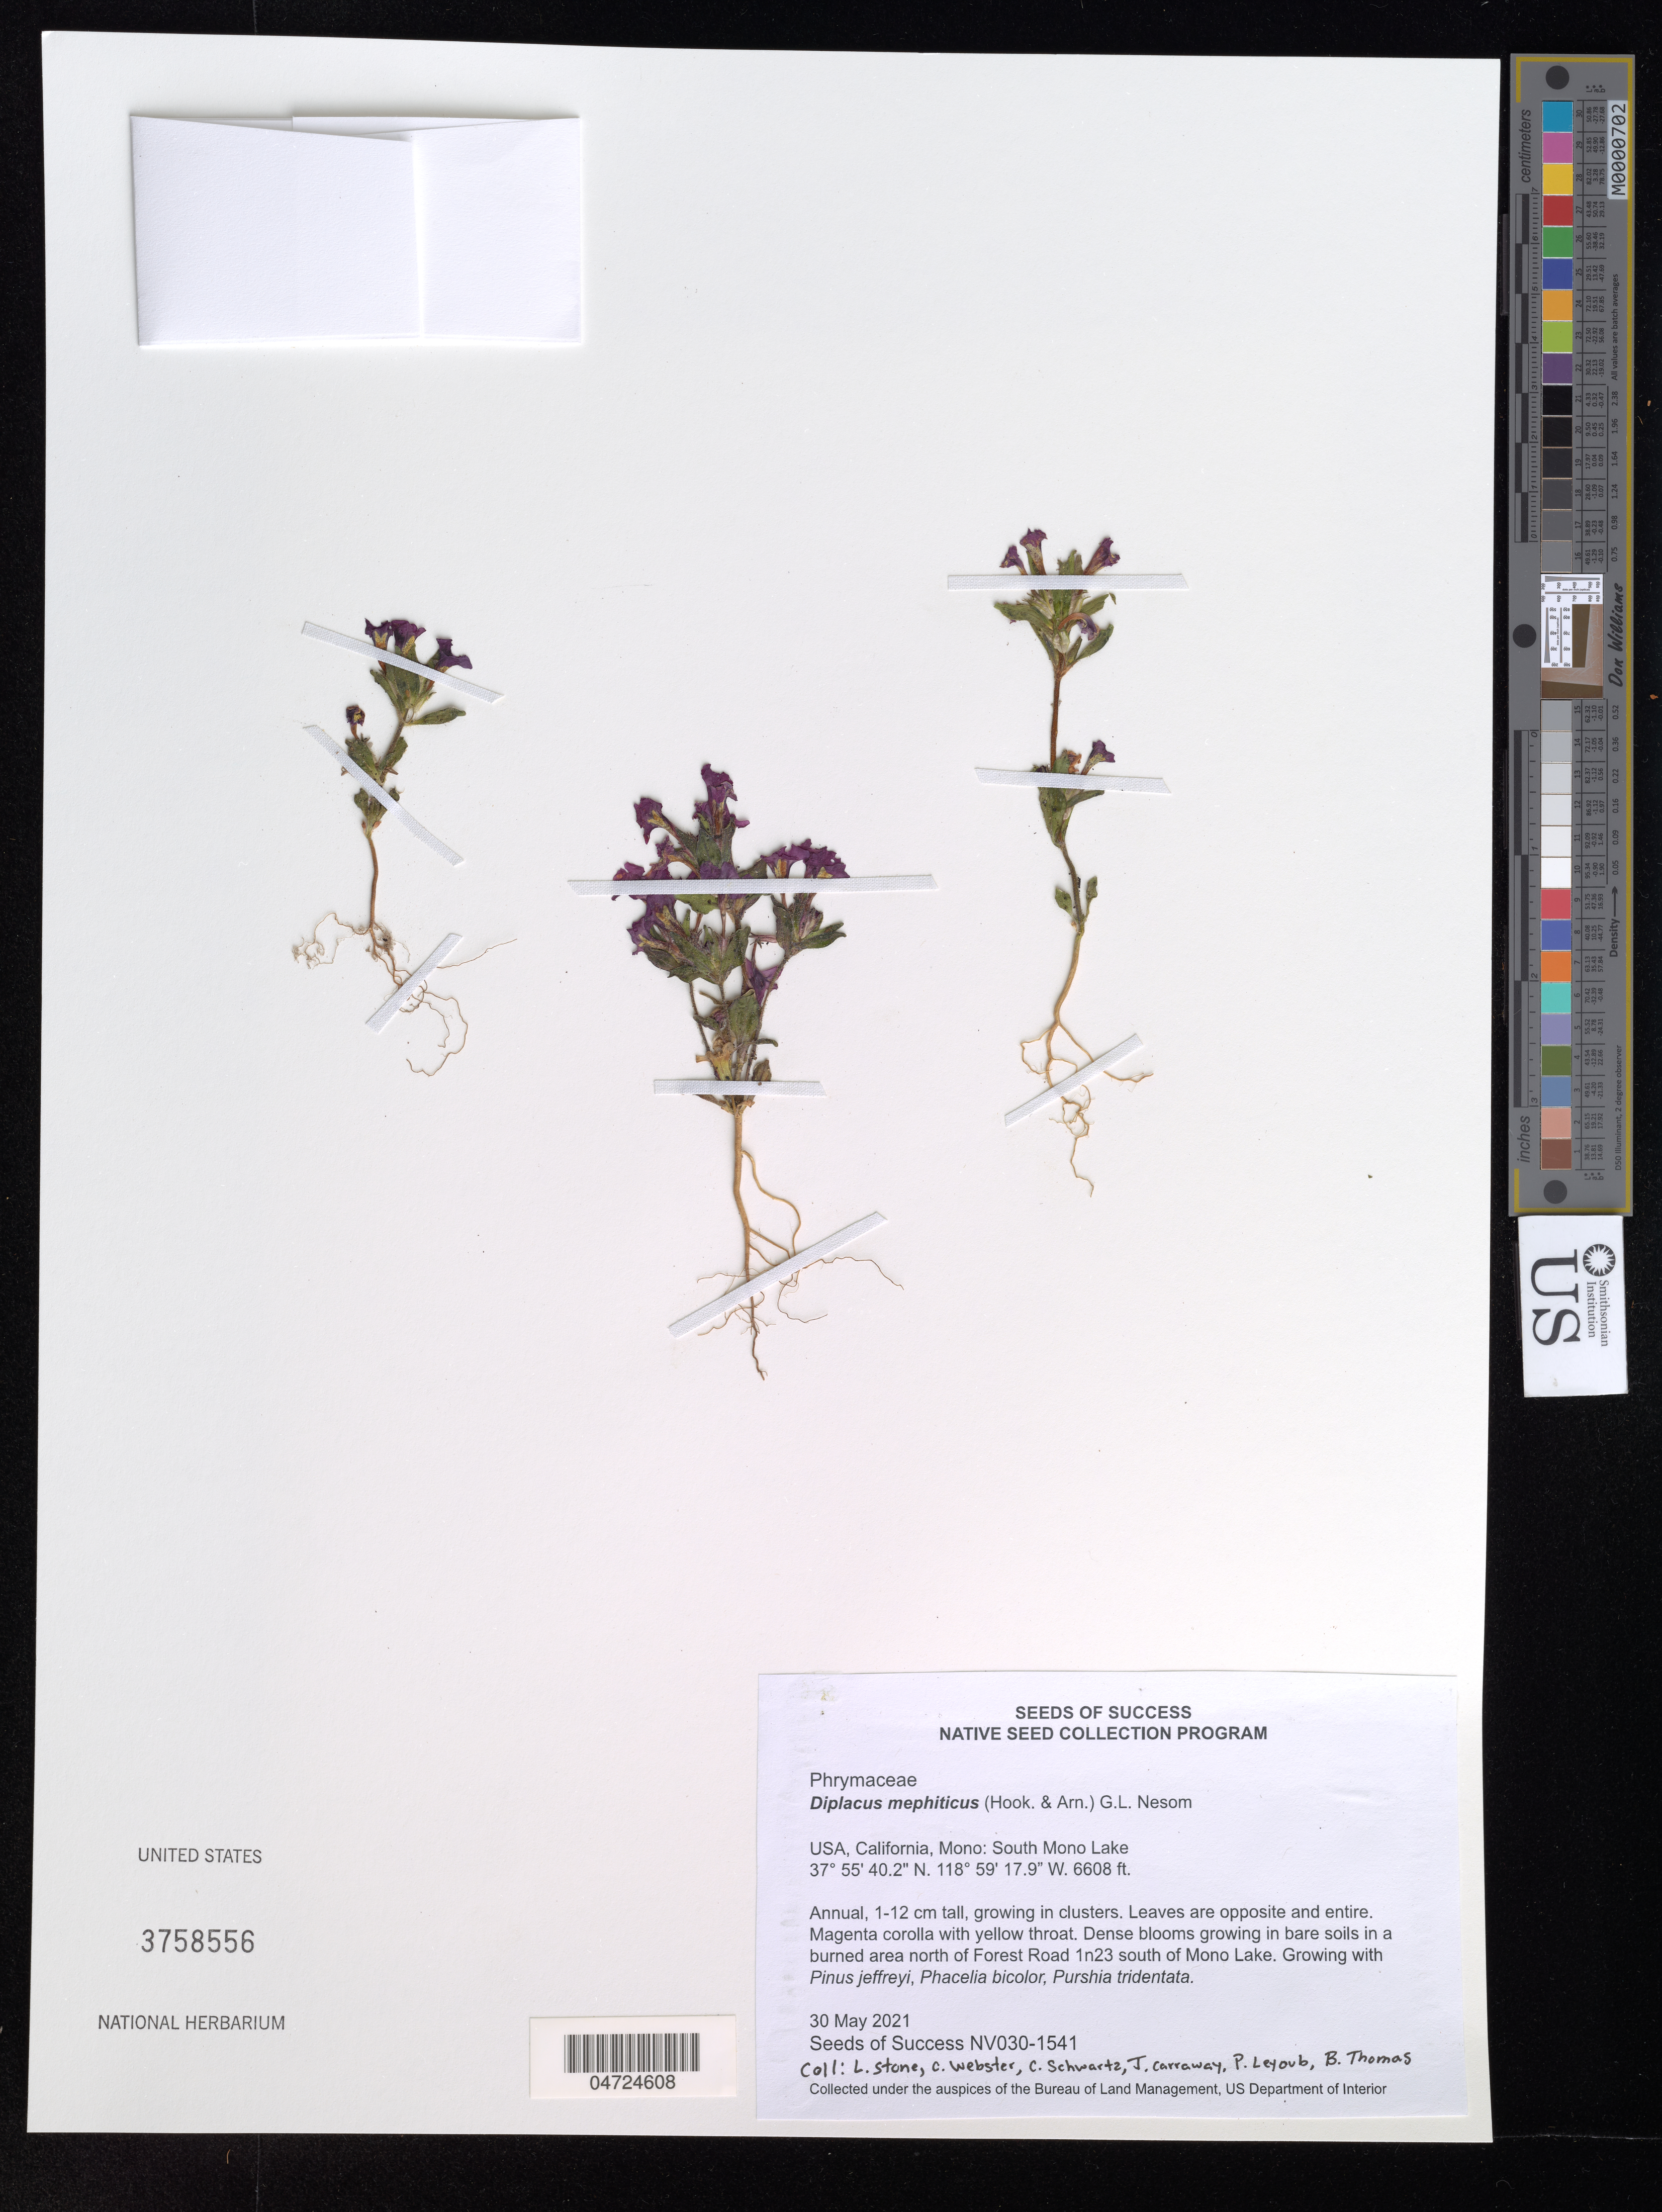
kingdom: Plantae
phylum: Tracheophyta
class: Magnoliopsida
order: Lamiales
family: Phrymaceae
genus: Diplacus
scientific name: Diplacus mephiticus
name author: (Hook. & Arn.) G.L. Nesom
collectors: L. Stone, C. Webster & et al.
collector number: NV030-1541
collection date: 2021-05-30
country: United States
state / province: California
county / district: Mono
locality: Mono: South Mono Lake. In a burned area north of Forest Road 1n23 south of Mono Lake.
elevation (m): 2014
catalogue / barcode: US 3758556